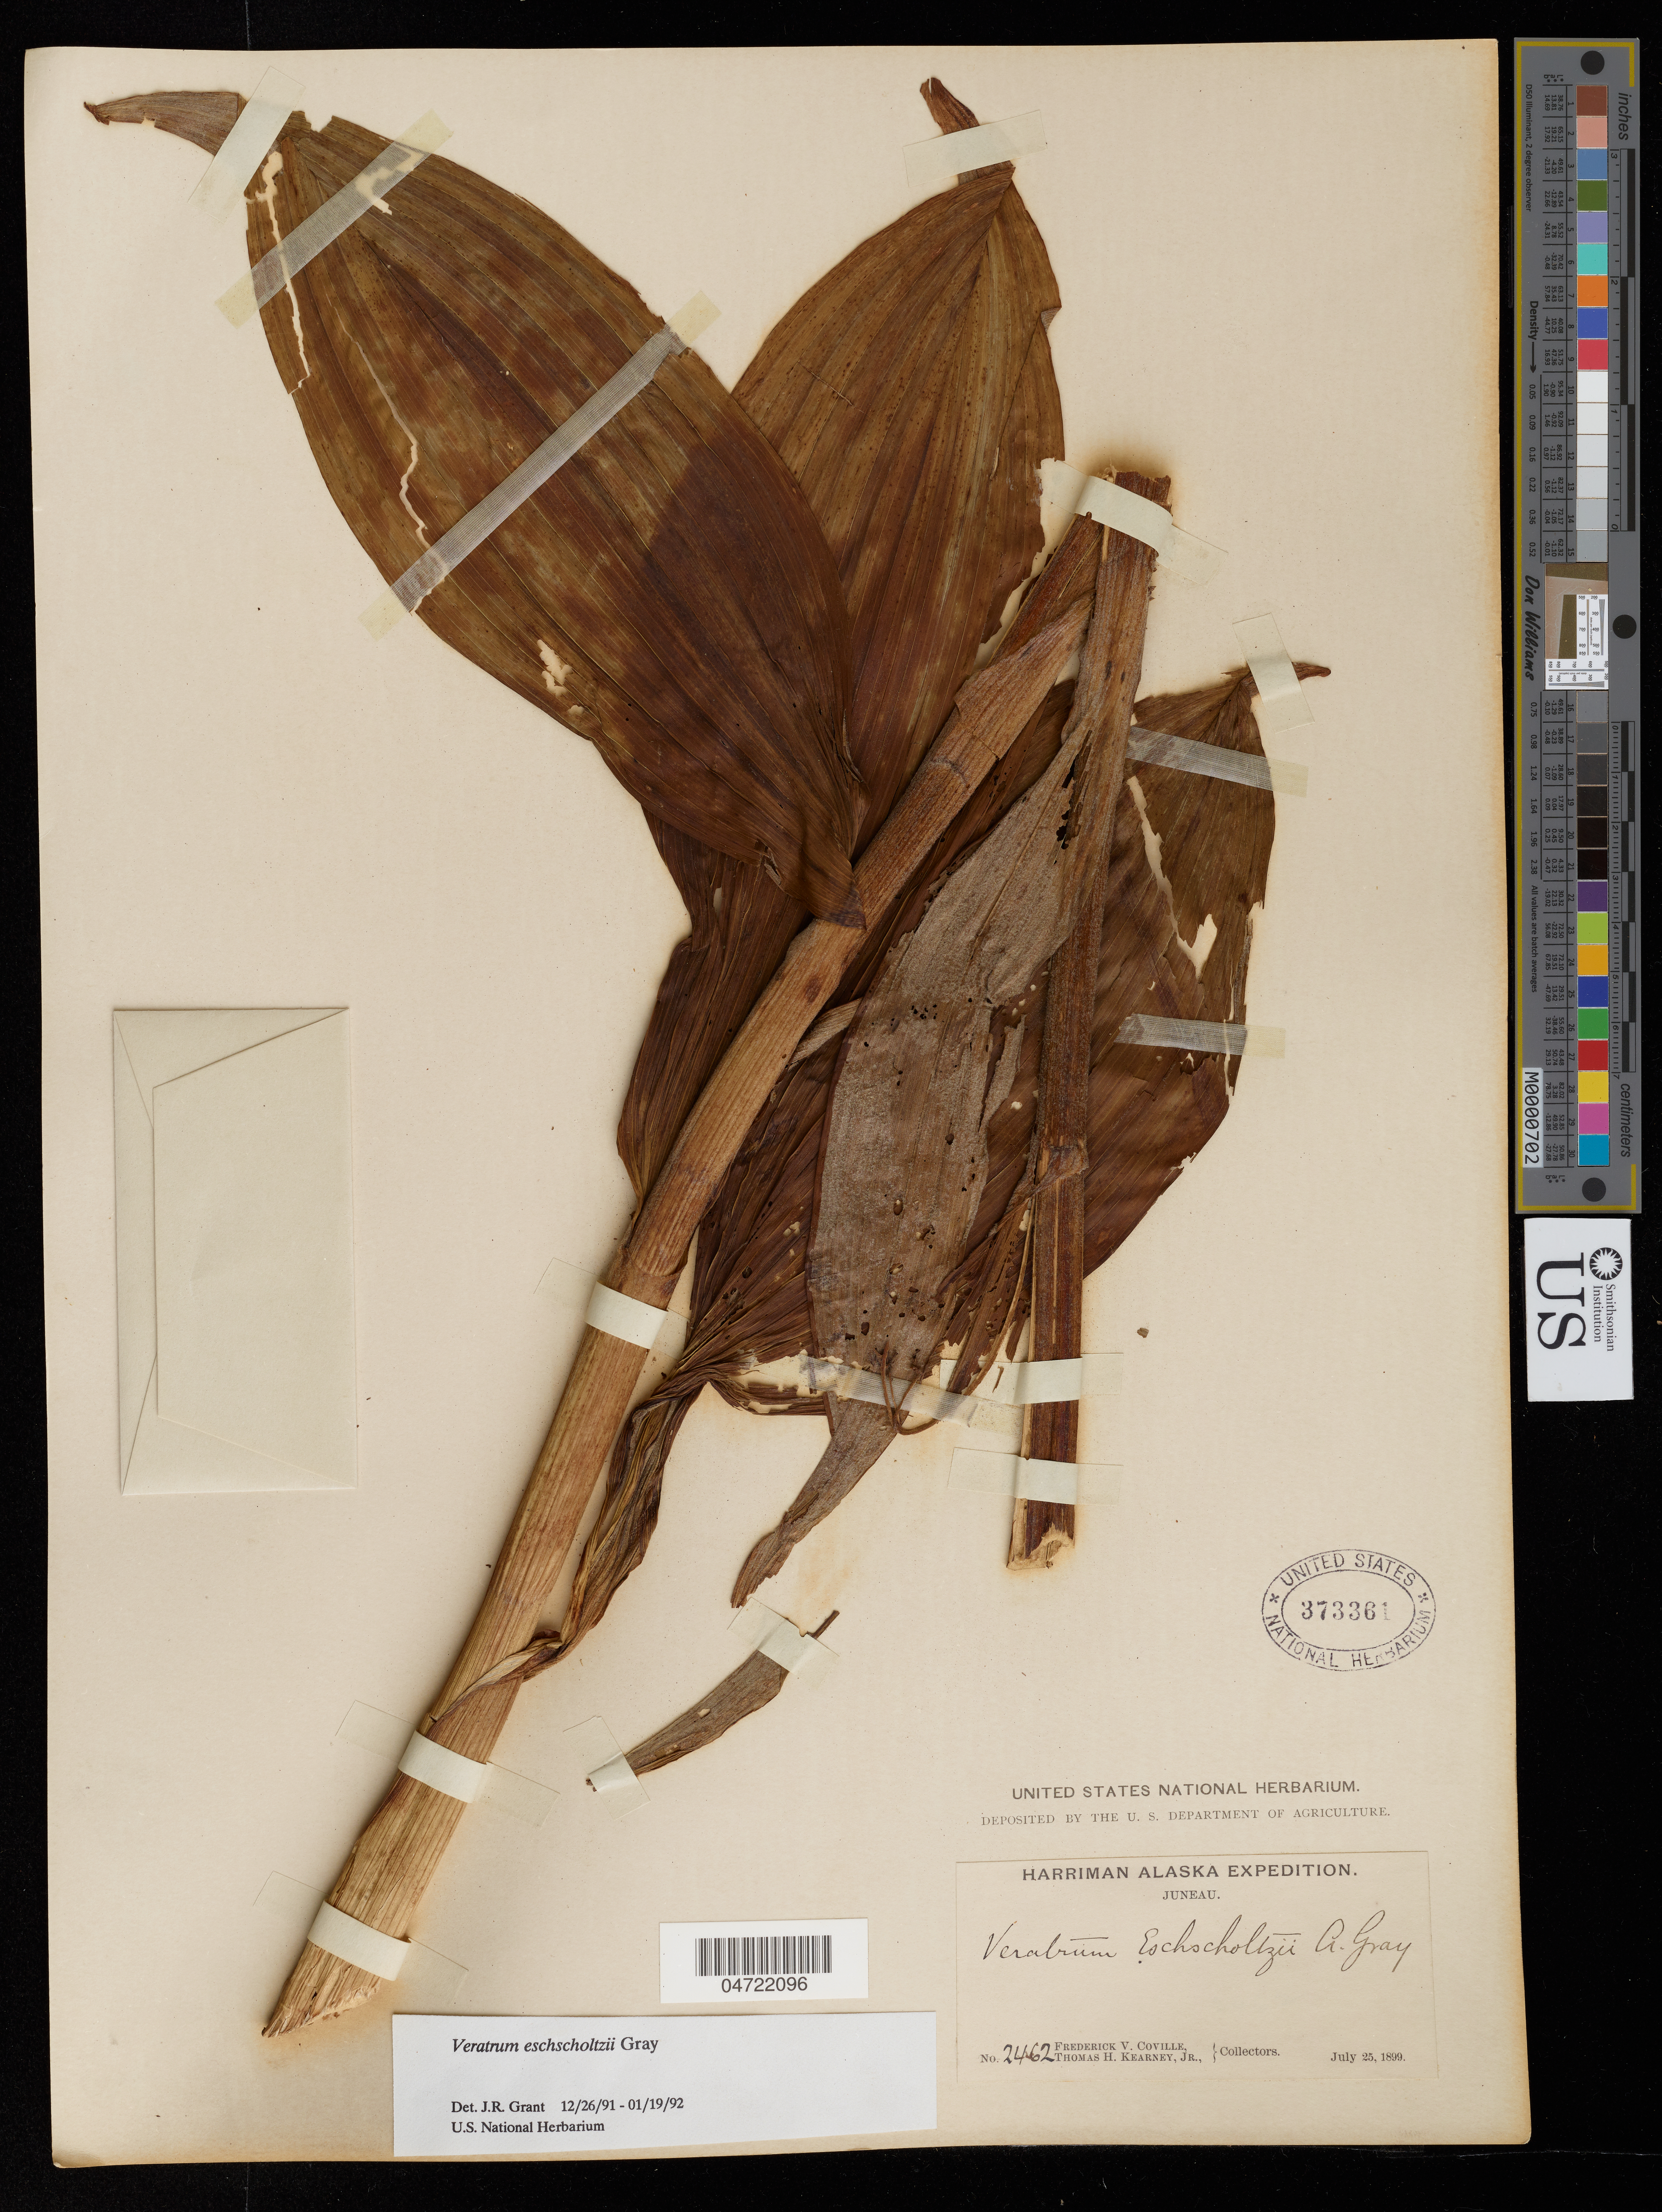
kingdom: Plantae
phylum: Tracheophyta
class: Liliopsida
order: Liliales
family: Melanthiaceae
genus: Veratrum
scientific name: Veratrum eschscholtzii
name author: A. Gray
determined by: Grant, J. R., (SWITZERLAND)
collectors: F. V. Coville & T. H. Kearney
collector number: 2462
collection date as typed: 25 Jul 1899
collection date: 1899-07-25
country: United States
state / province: Alaska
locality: Juneau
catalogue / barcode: US 373361